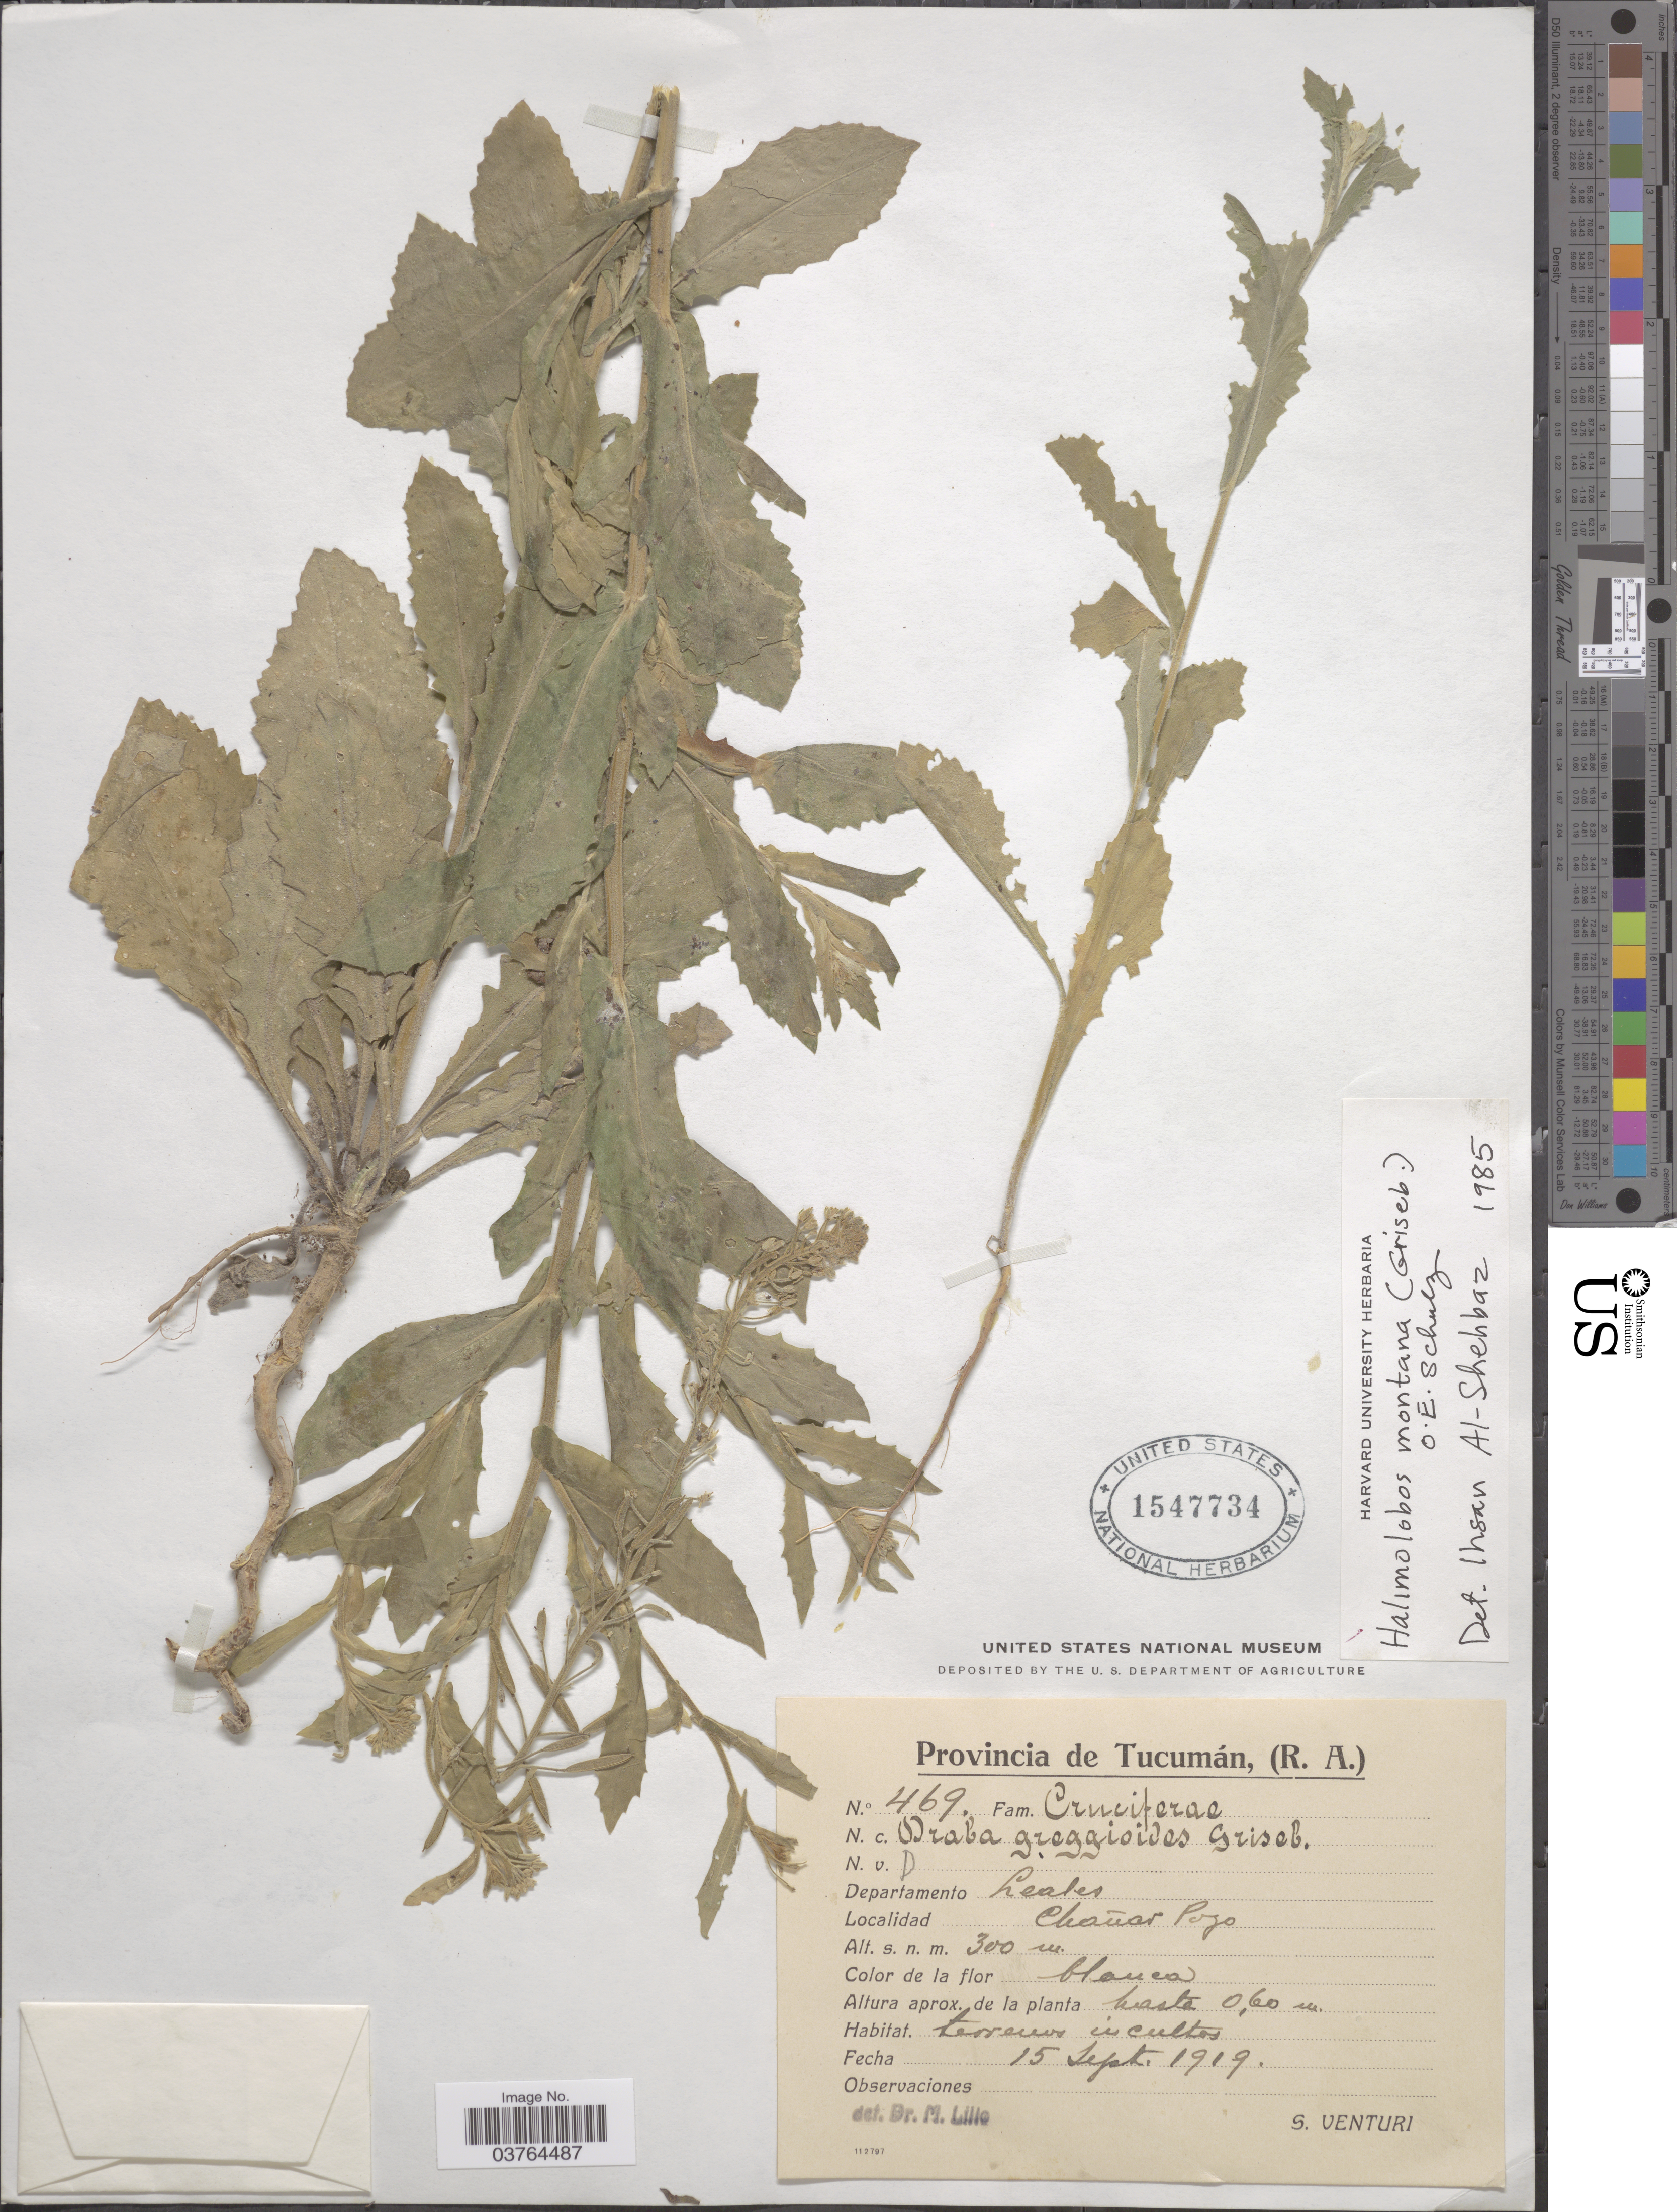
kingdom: Plantae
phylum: Tracheophyta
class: Magnoliopsida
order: Brassicales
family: Brassicaceae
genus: Exhalimolobos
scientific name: Exhalimolobos weddellii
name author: Al-Shehbaz & C.D. Bailey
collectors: S. Venturi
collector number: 469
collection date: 1919-09-15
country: Argentina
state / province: Tucuman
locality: Departemento Leales. Chañar Pozo.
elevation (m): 300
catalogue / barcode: US 1547734